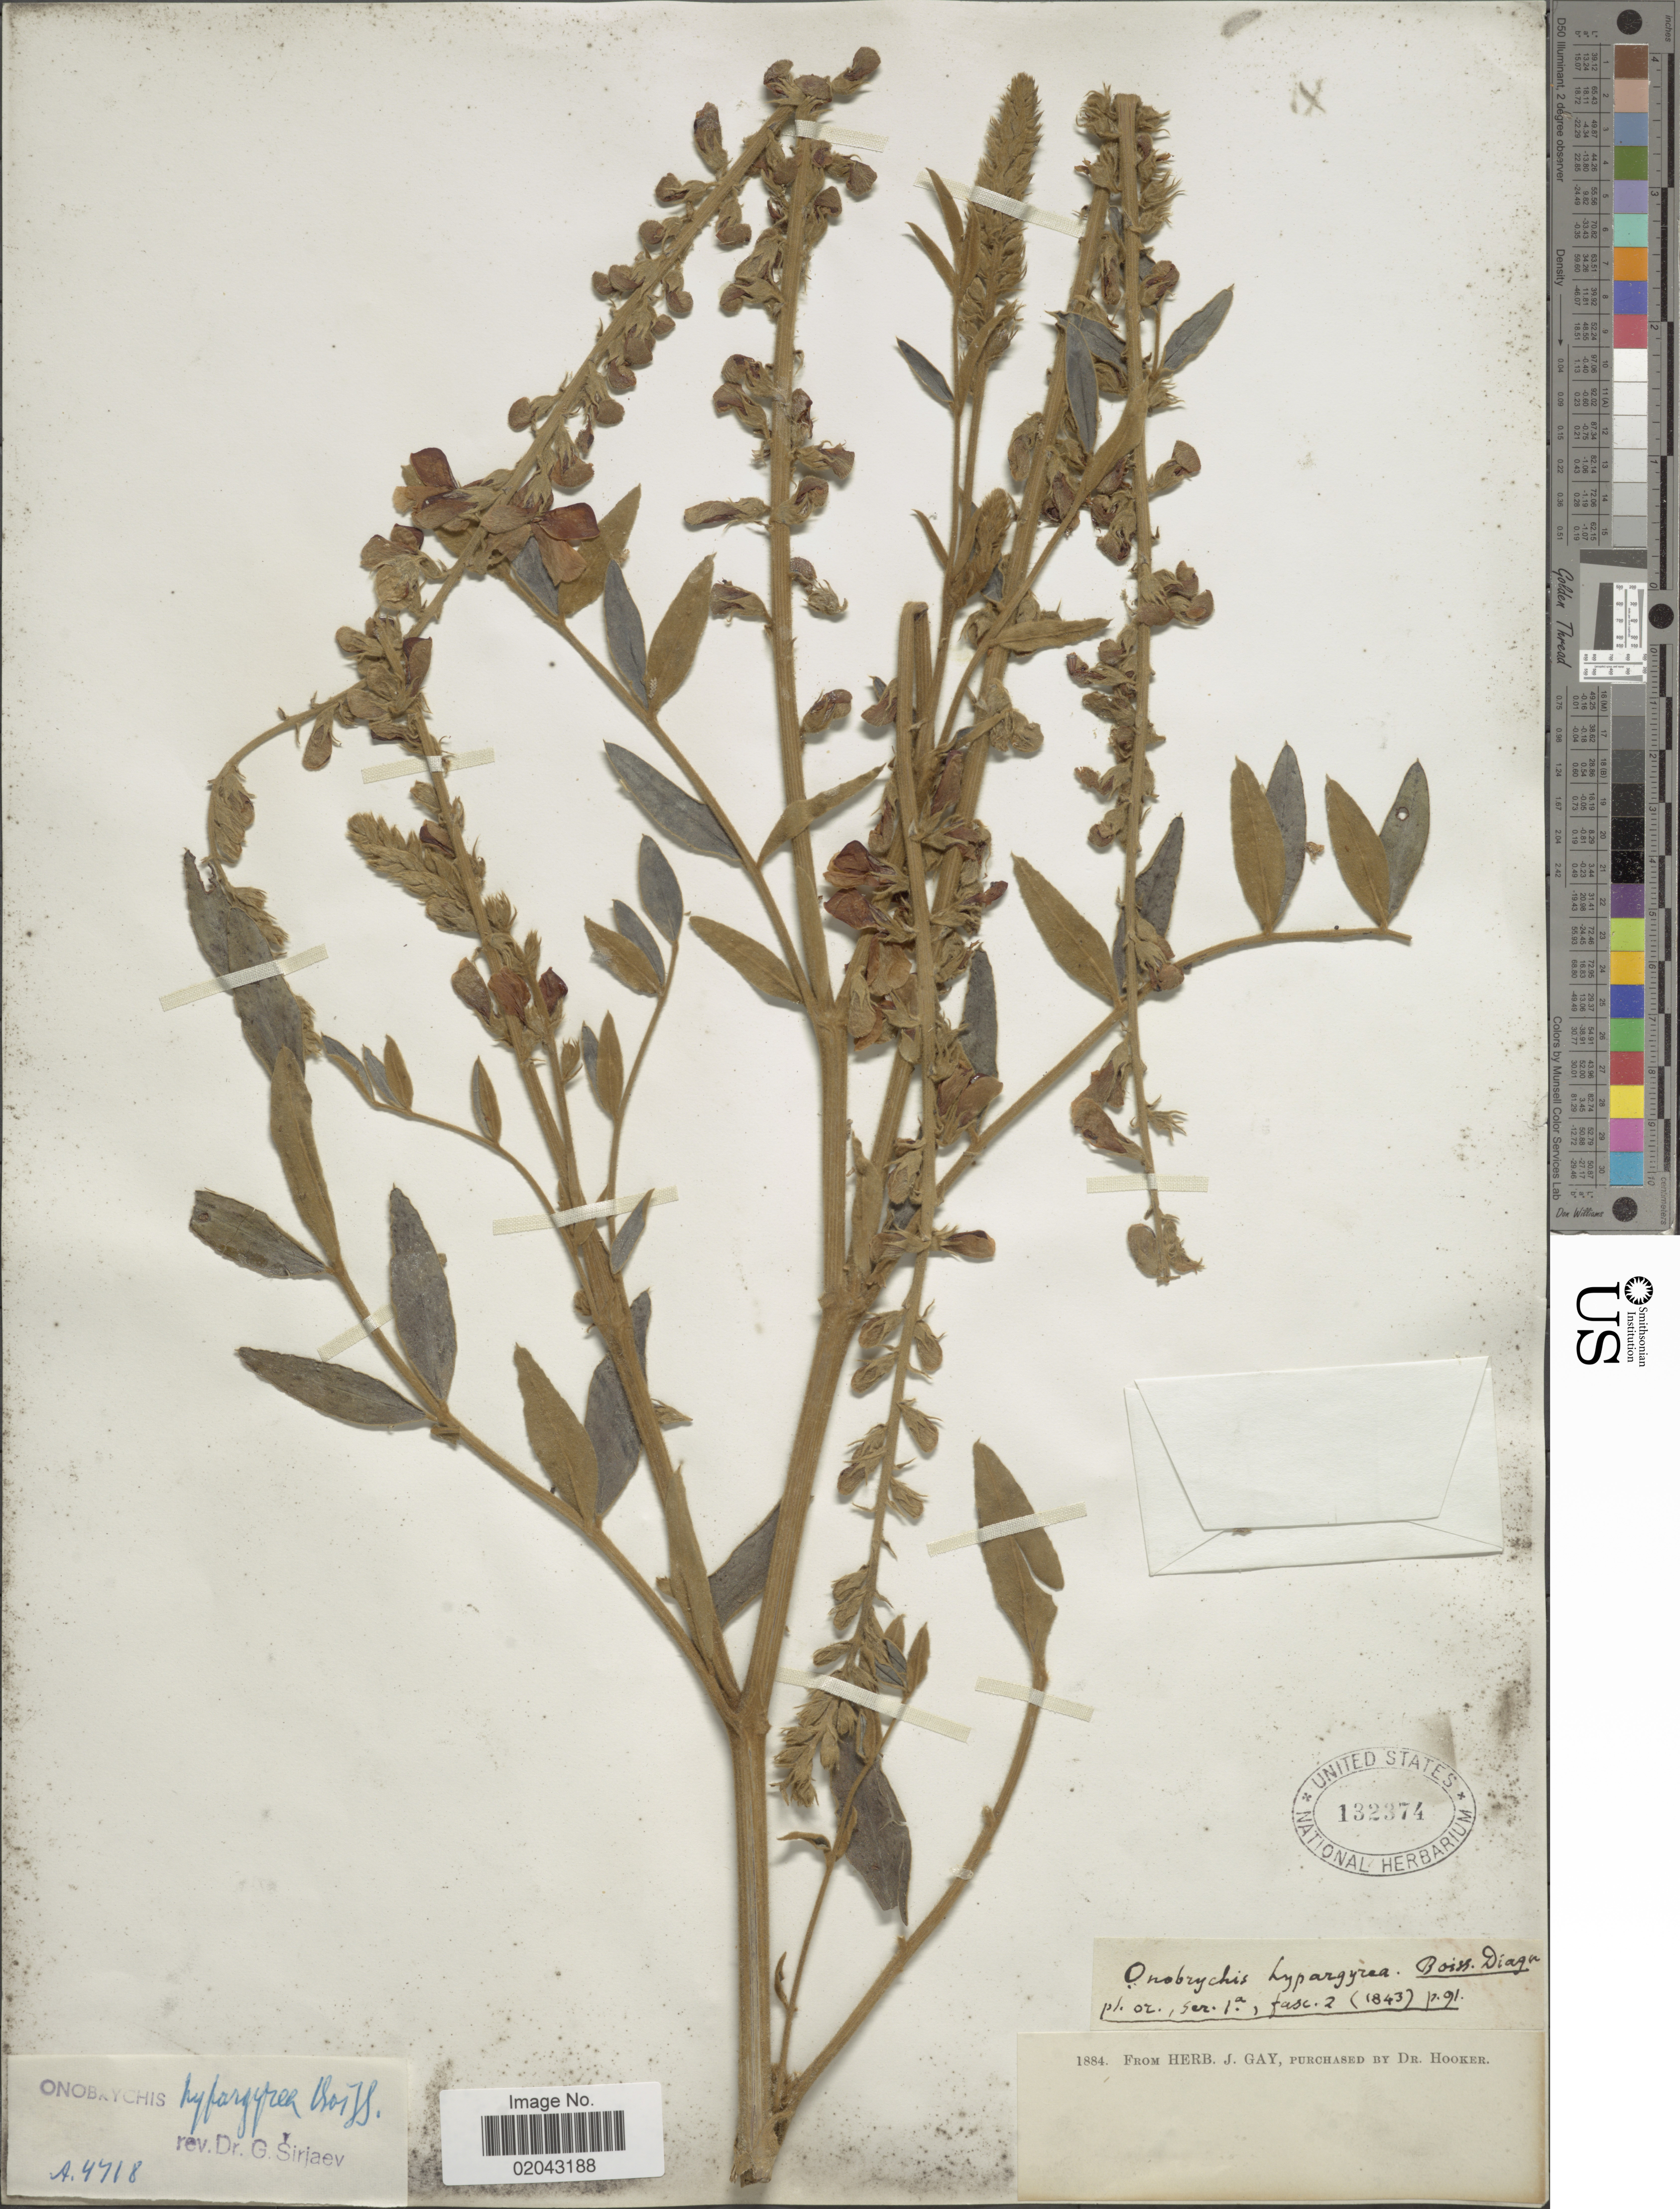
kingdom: Plantae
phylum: Tracheophyta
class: Magnoliopsida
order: Fabales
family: Fabaceae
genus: Onobrychis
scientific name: Onobrychis hypargyrea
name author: Boiss.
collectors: J. Gay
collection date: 1884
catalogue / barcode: US 132374